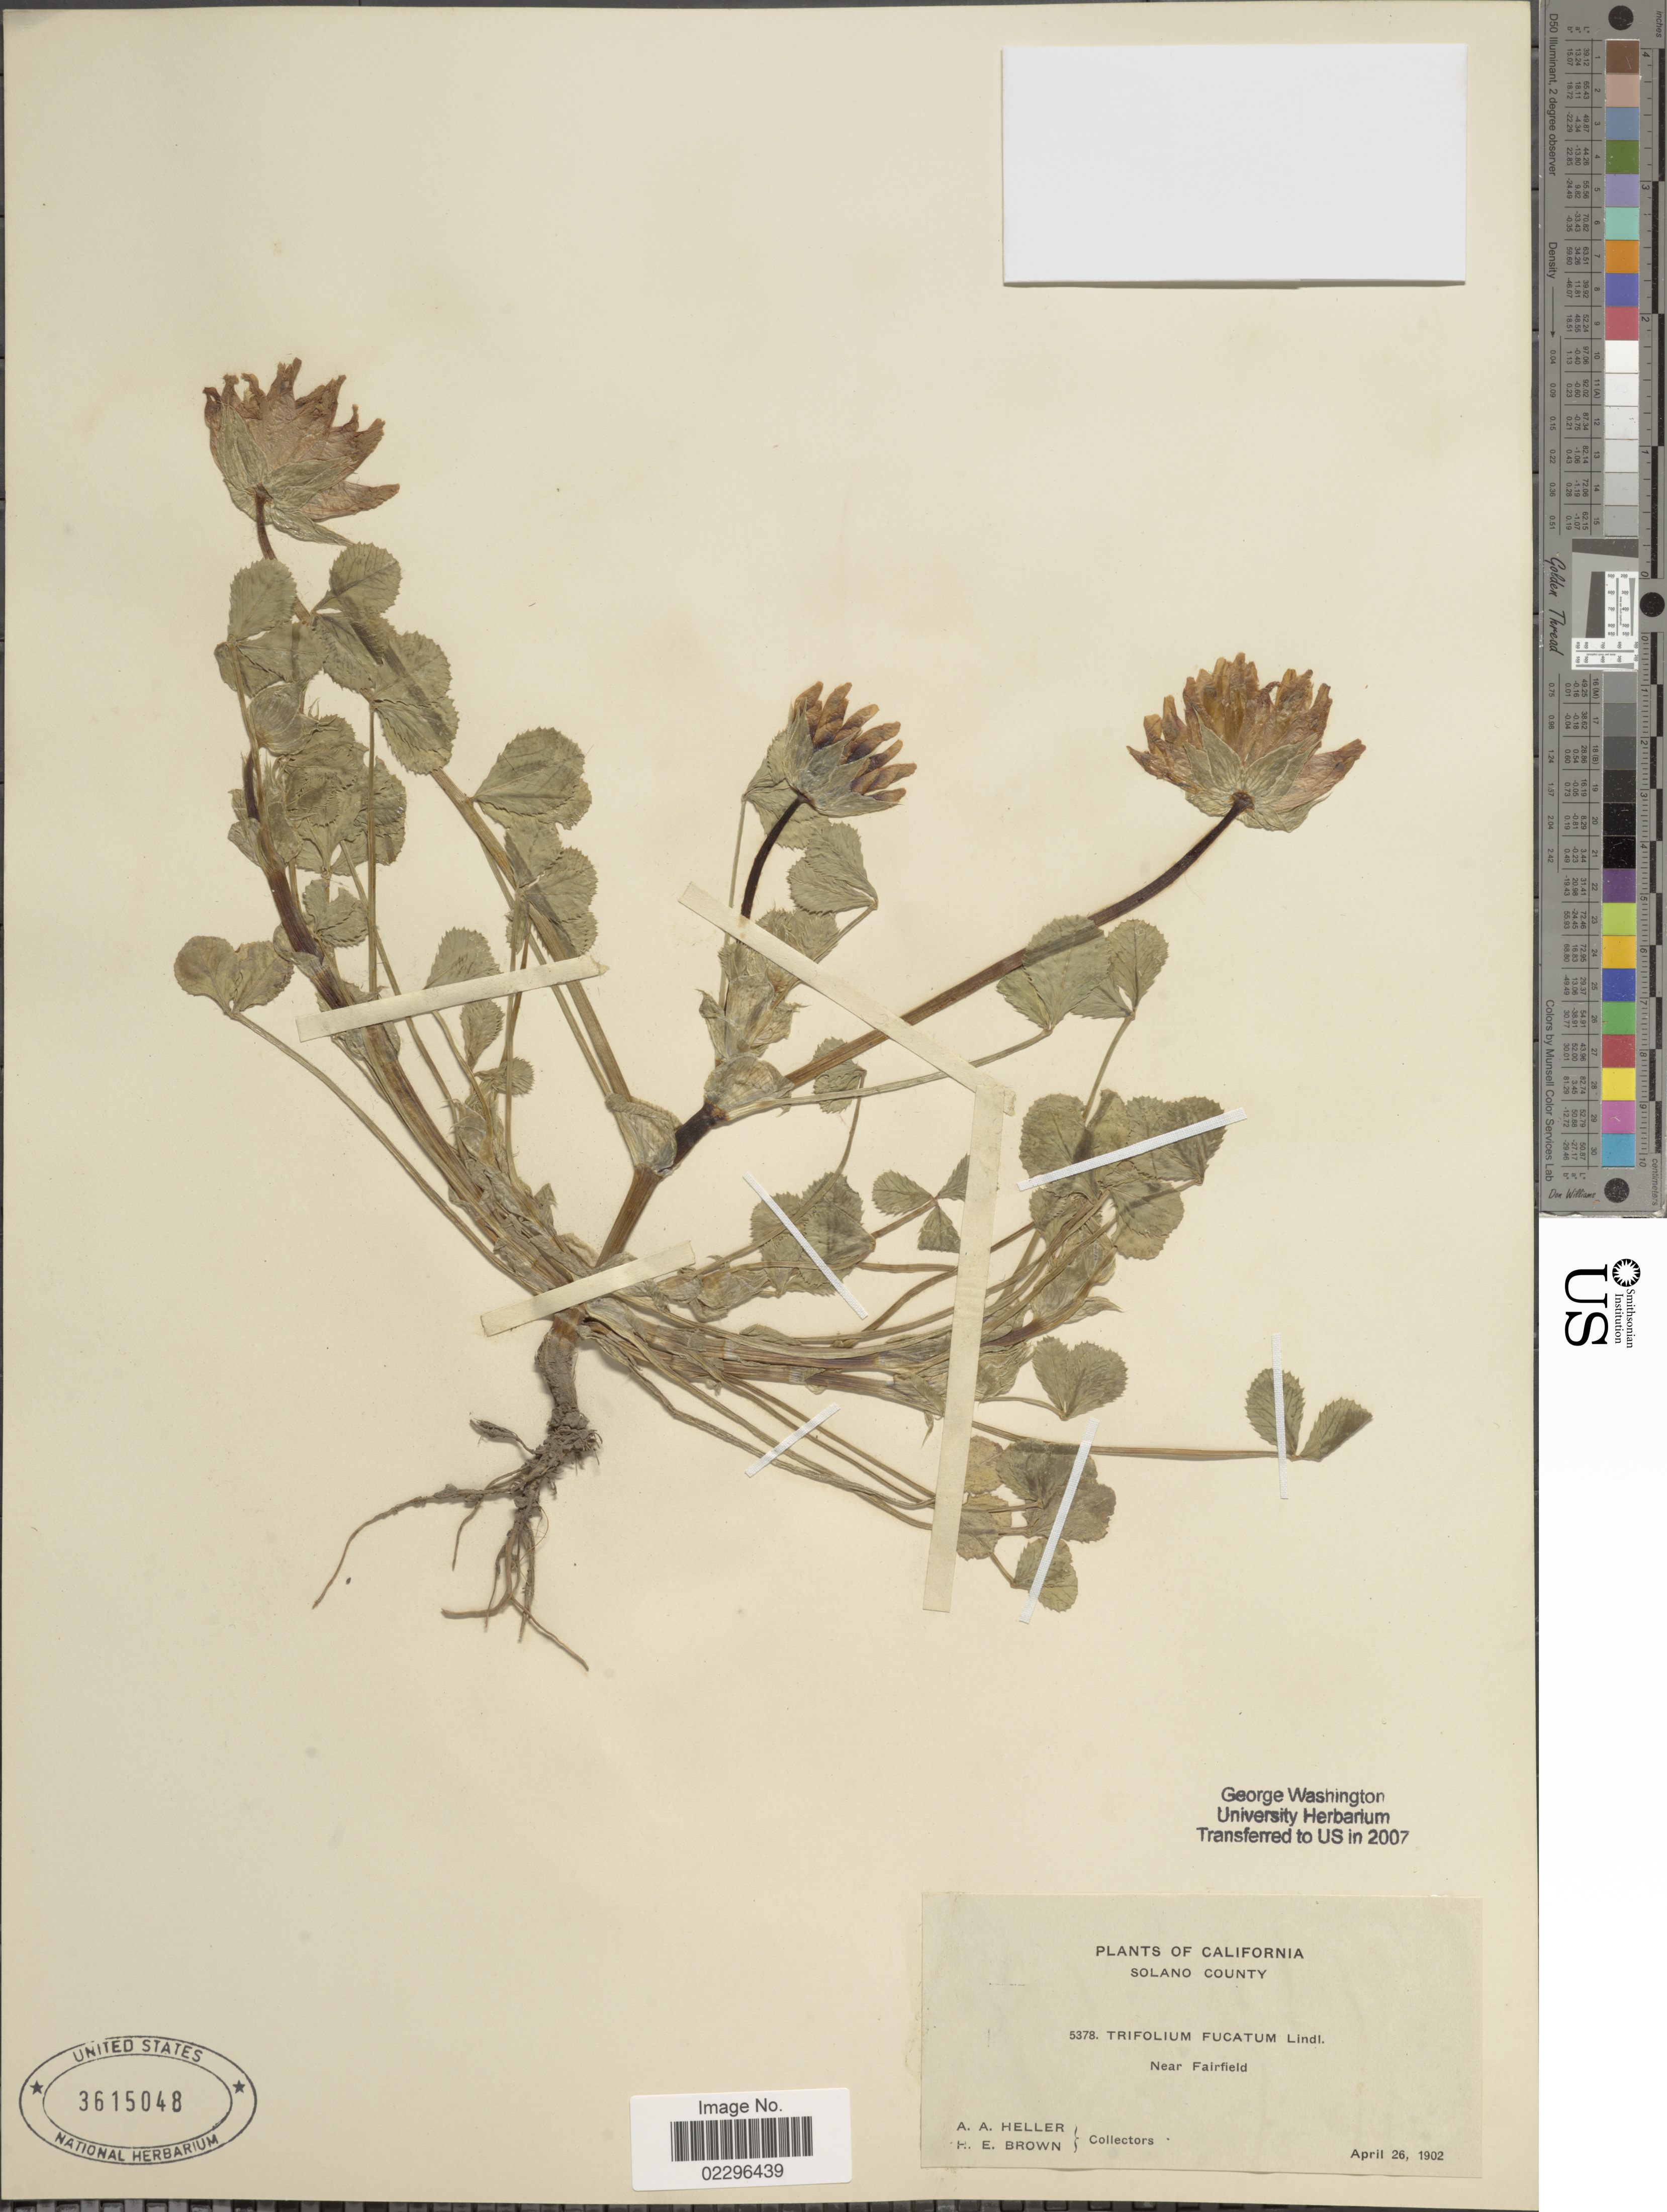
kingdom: Plantae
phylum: Tracheophyta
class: Magnoliopsida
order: Fabales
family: Fabaceae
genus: Trifolium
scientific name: Trifolium fucatum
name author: Lindl.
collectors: A. A. Heller & H. E. Brown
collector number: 5378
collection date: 1902-04-26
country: United States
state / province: California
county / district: Solano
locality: Solano County, Near Fairfield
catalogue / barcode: US 3615048